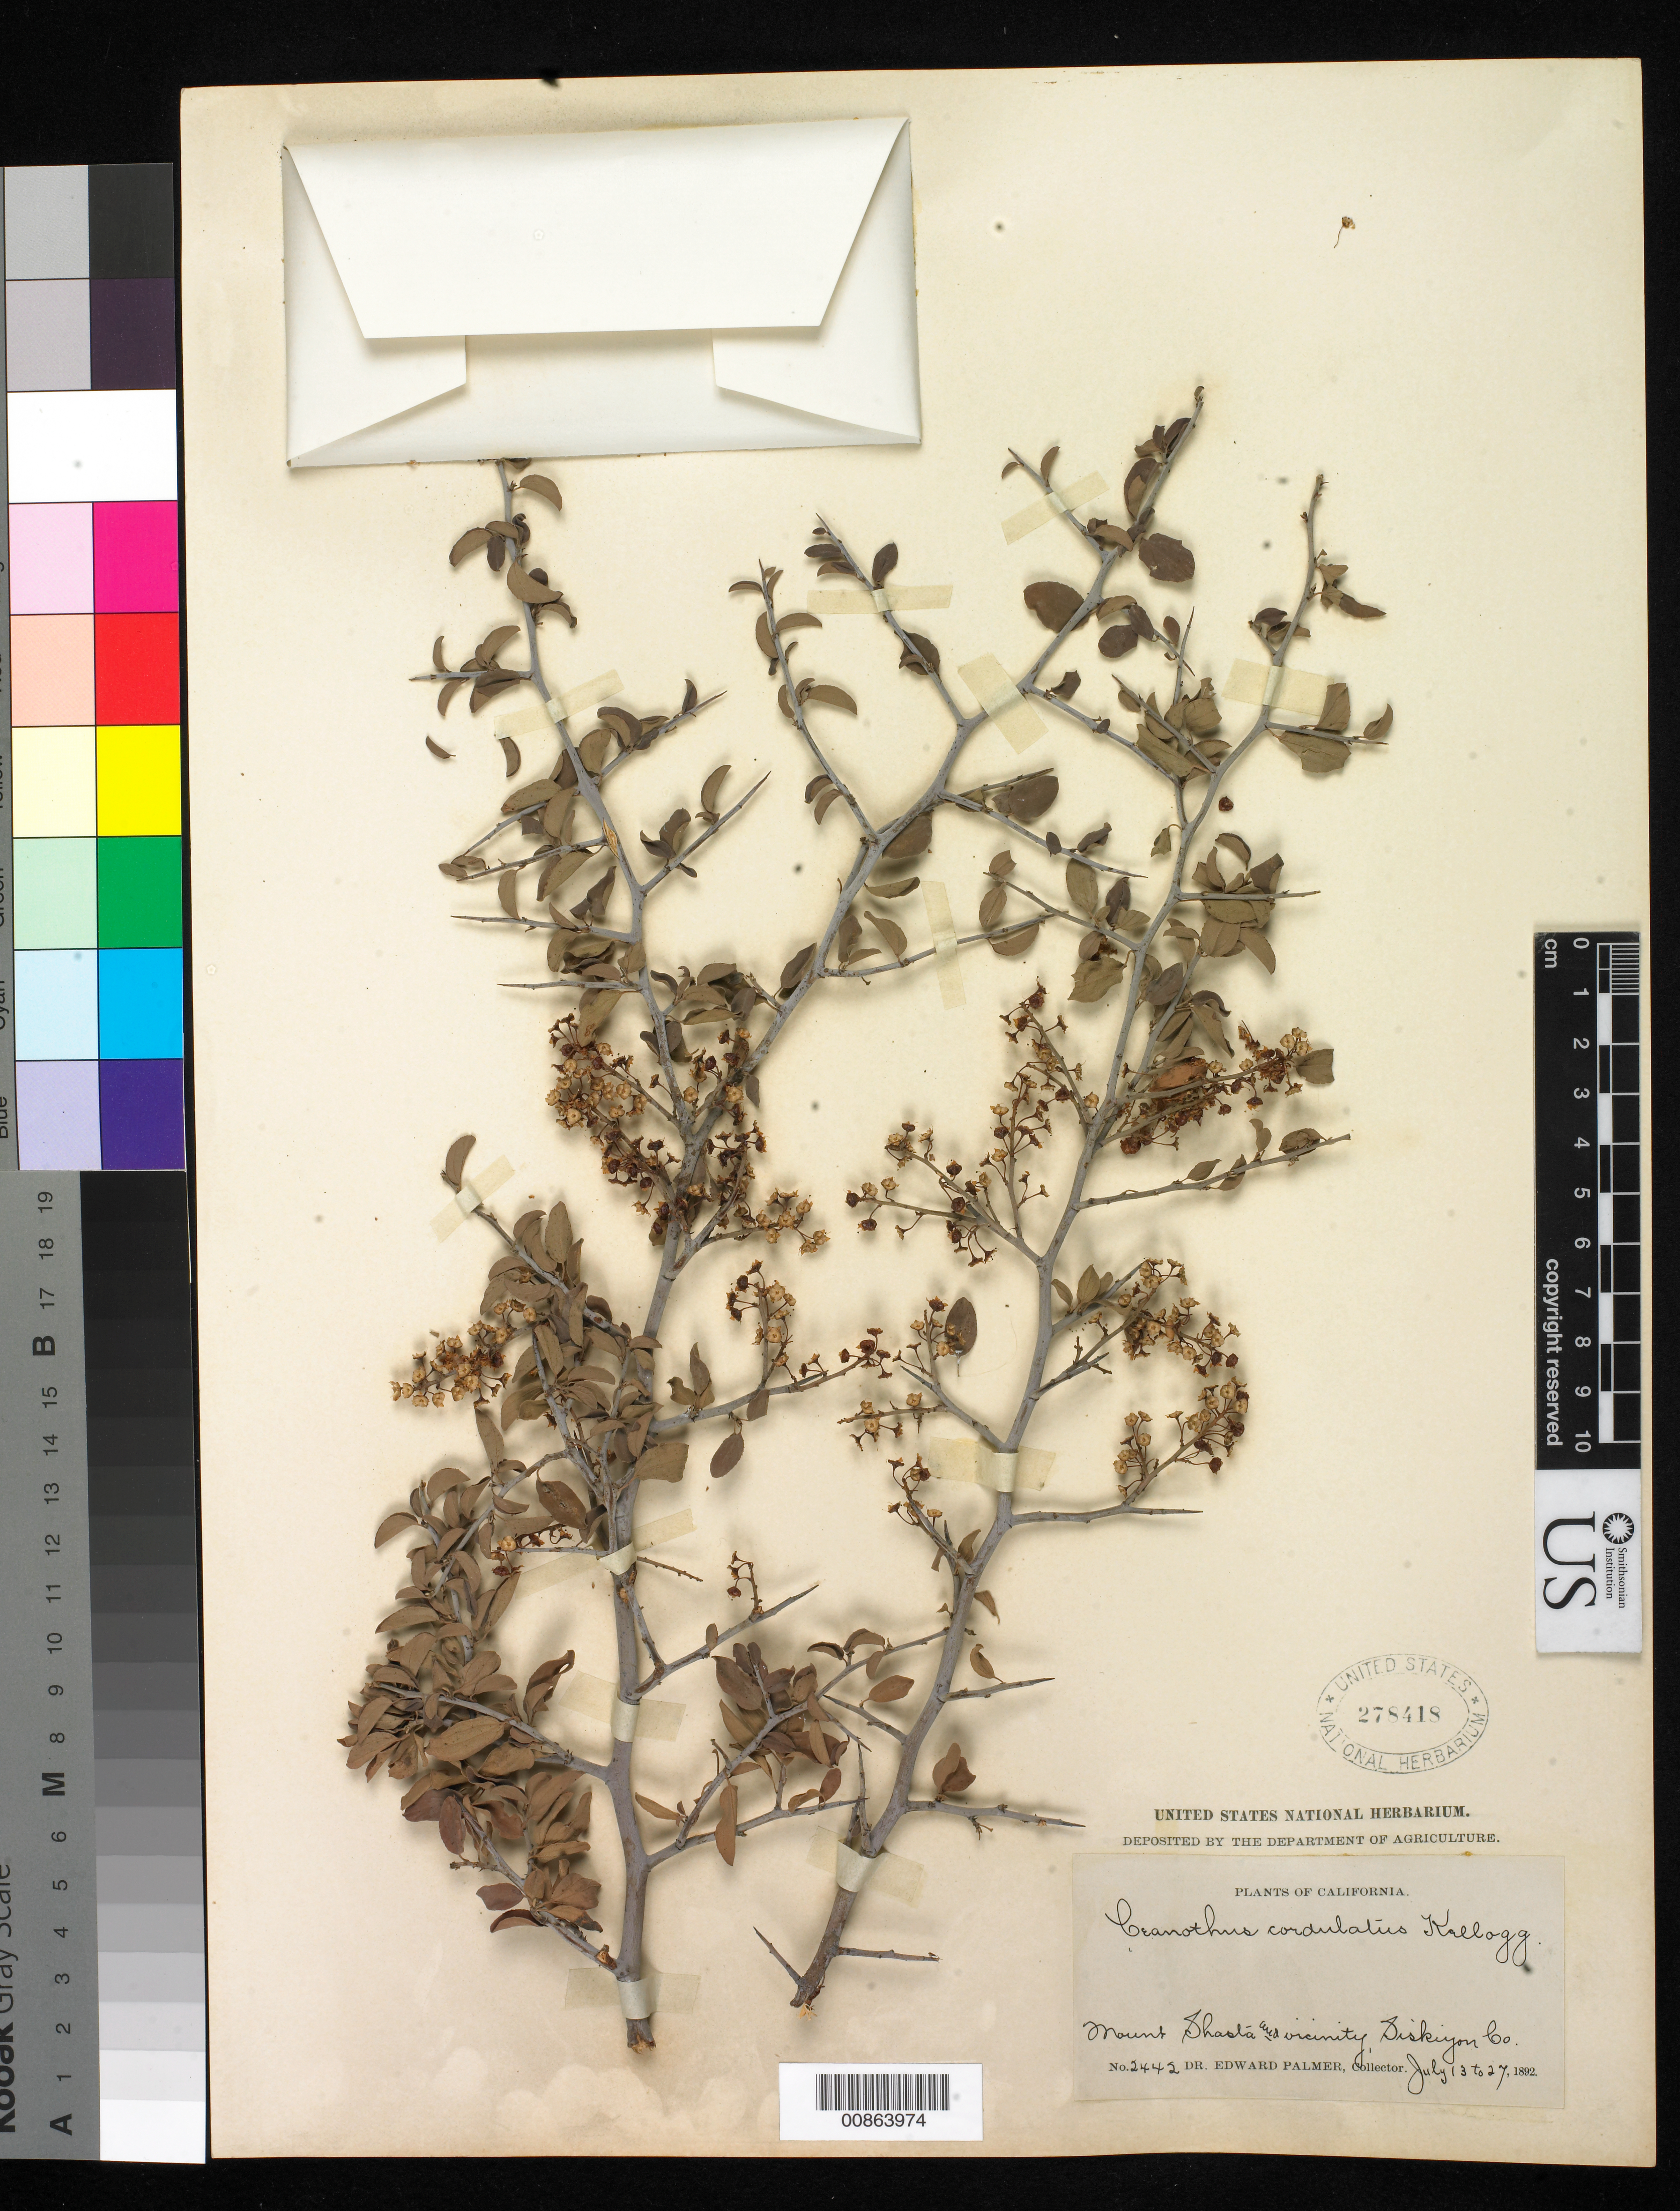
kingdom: Plantae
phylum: Tracheophyta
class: Magnoliopsida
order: Rosales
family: Rhamnaceae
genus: Ceanothus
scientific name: Ceanothus cordulatus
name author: Kellogg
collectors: E. Palmer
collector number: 2442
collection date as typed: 13 Jul 1892 to 27 Jul 1892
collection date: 1892-07-13/1892-07-27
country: United States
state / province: California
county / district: Siskiyou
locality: Mount Shasta and vicinity, Siskiyou County, California.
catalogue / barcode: US 278418